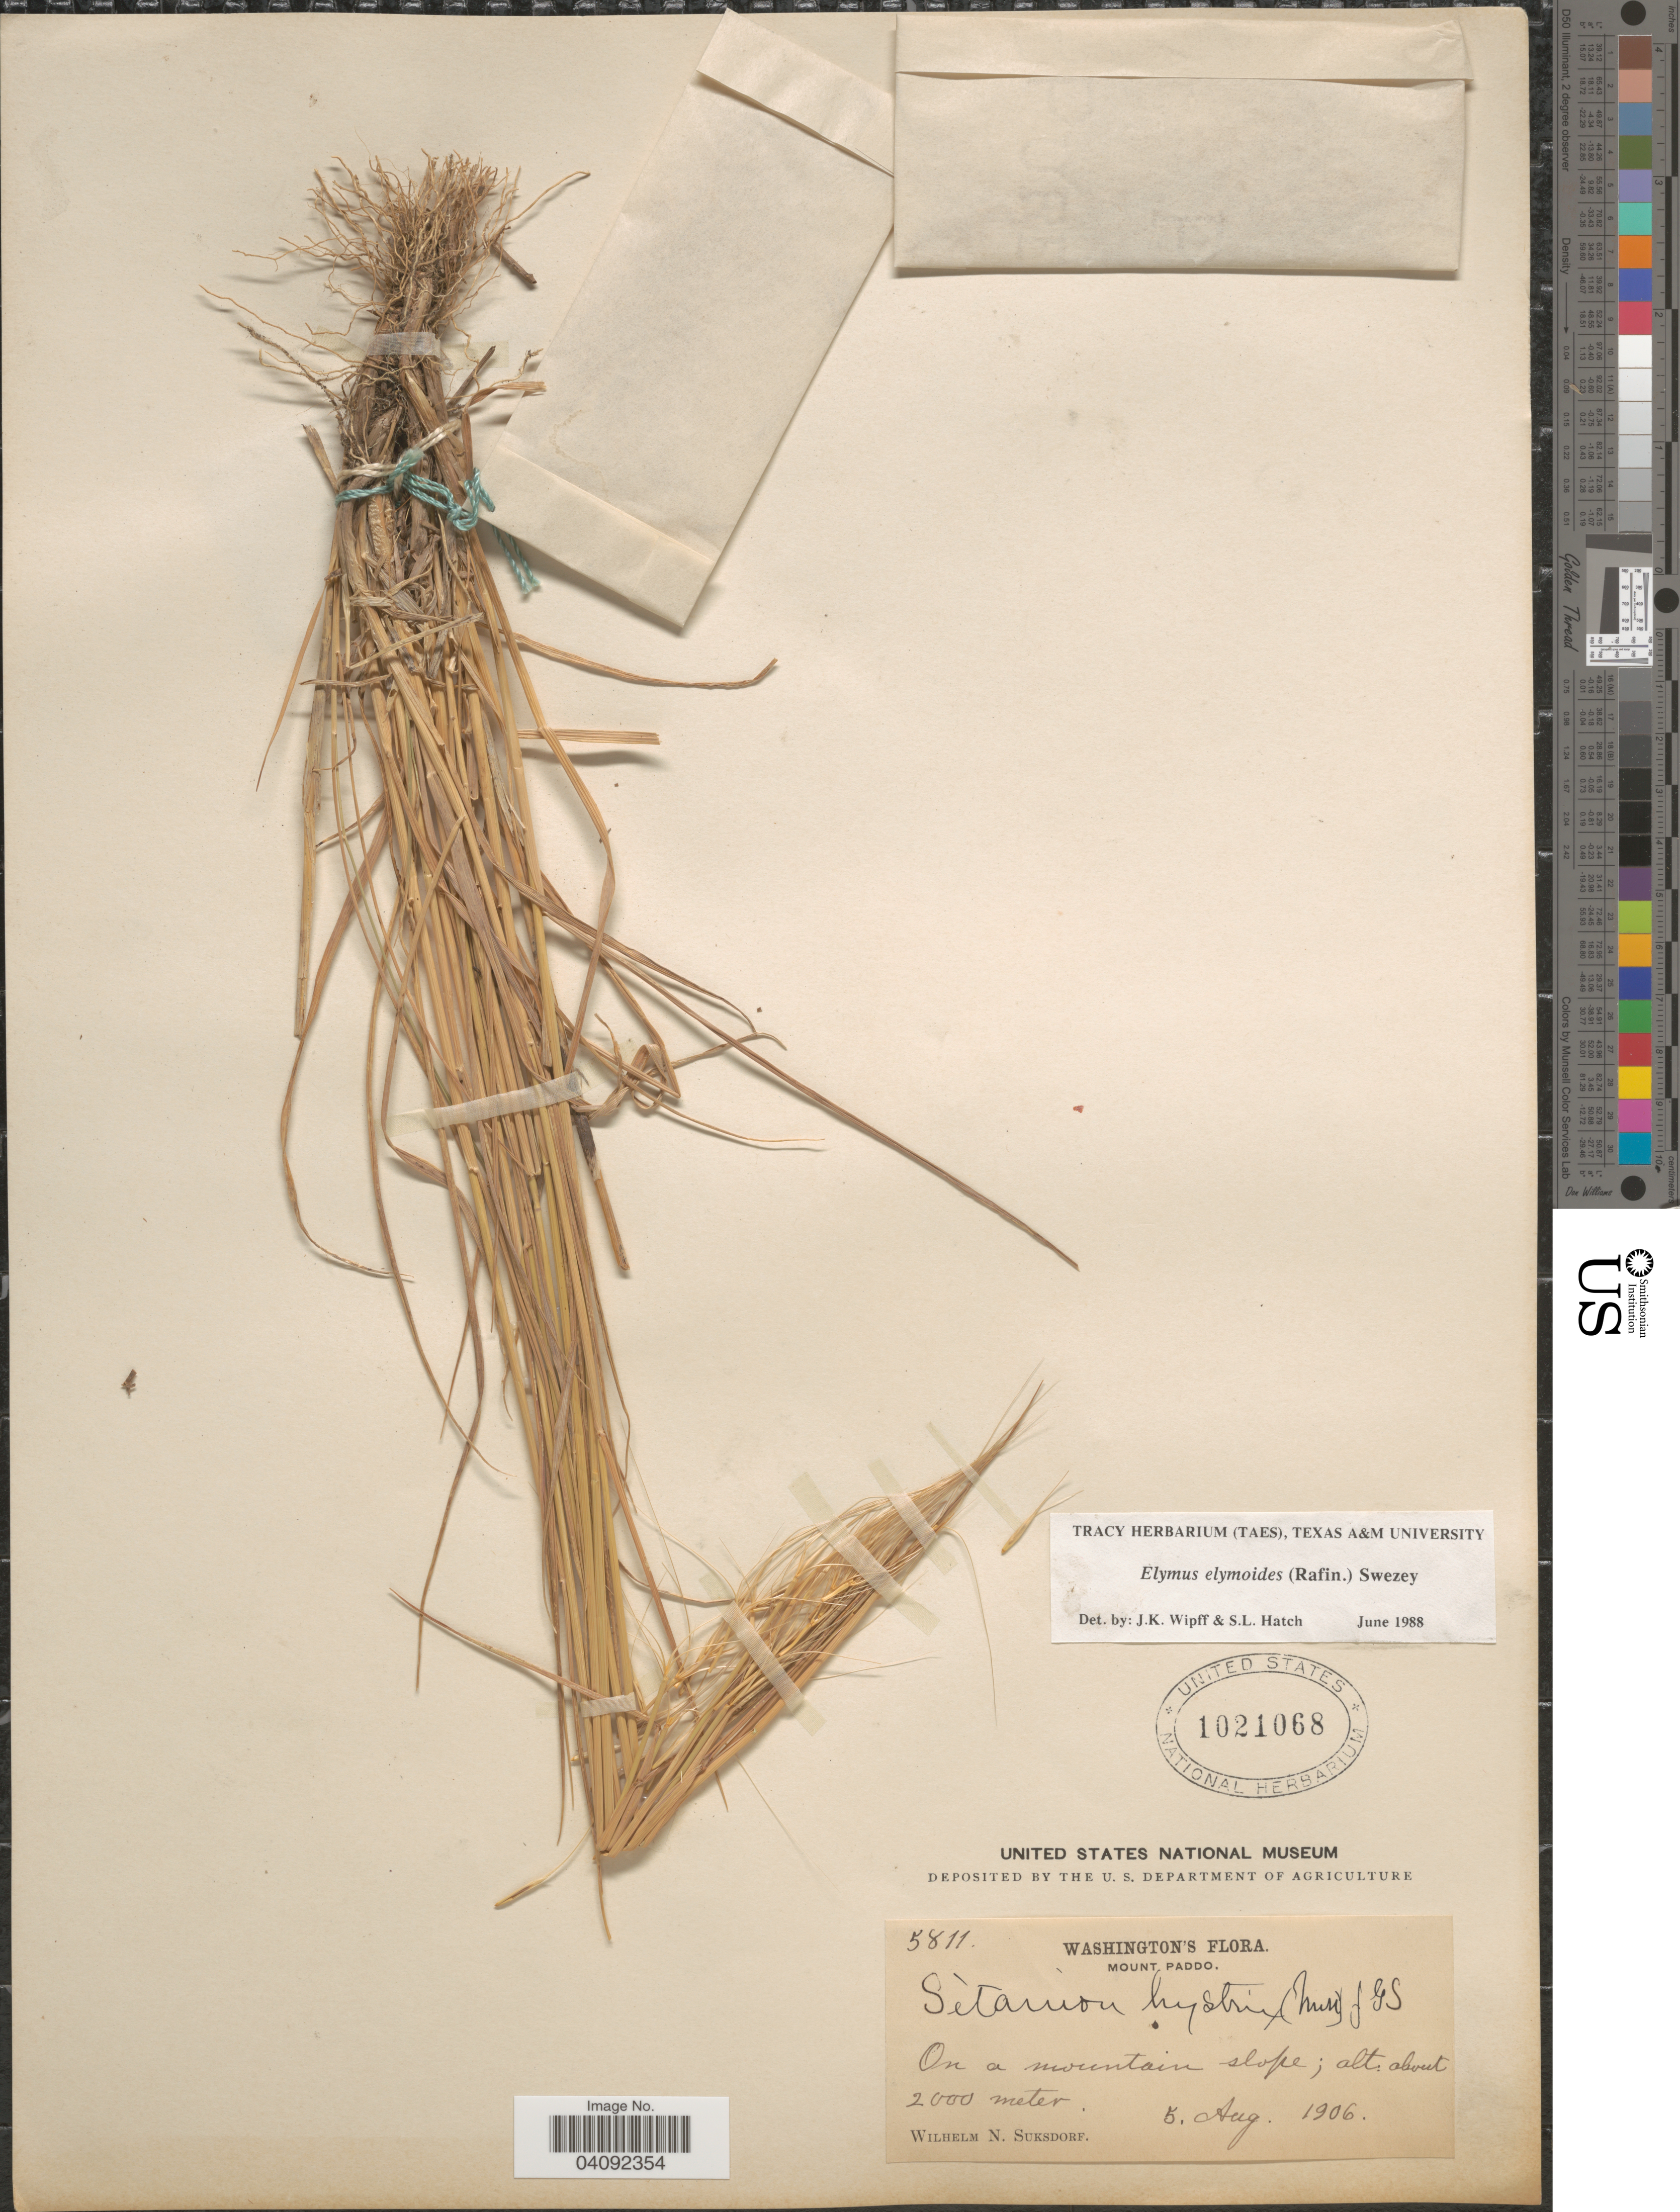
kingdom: Plantae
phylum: Tracheophyta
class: Liliopsida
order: Poales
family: Poaceae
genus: Elymus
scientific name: Elymus elymoides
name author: (Raf.) Swezey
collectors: W. N. Suksdorf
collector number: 5811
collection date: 1906-08-05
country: United States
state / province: Washington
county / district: Skamania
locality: Mount Paddo. On a mountain slope.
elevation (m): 2000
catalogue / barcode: US 1021068